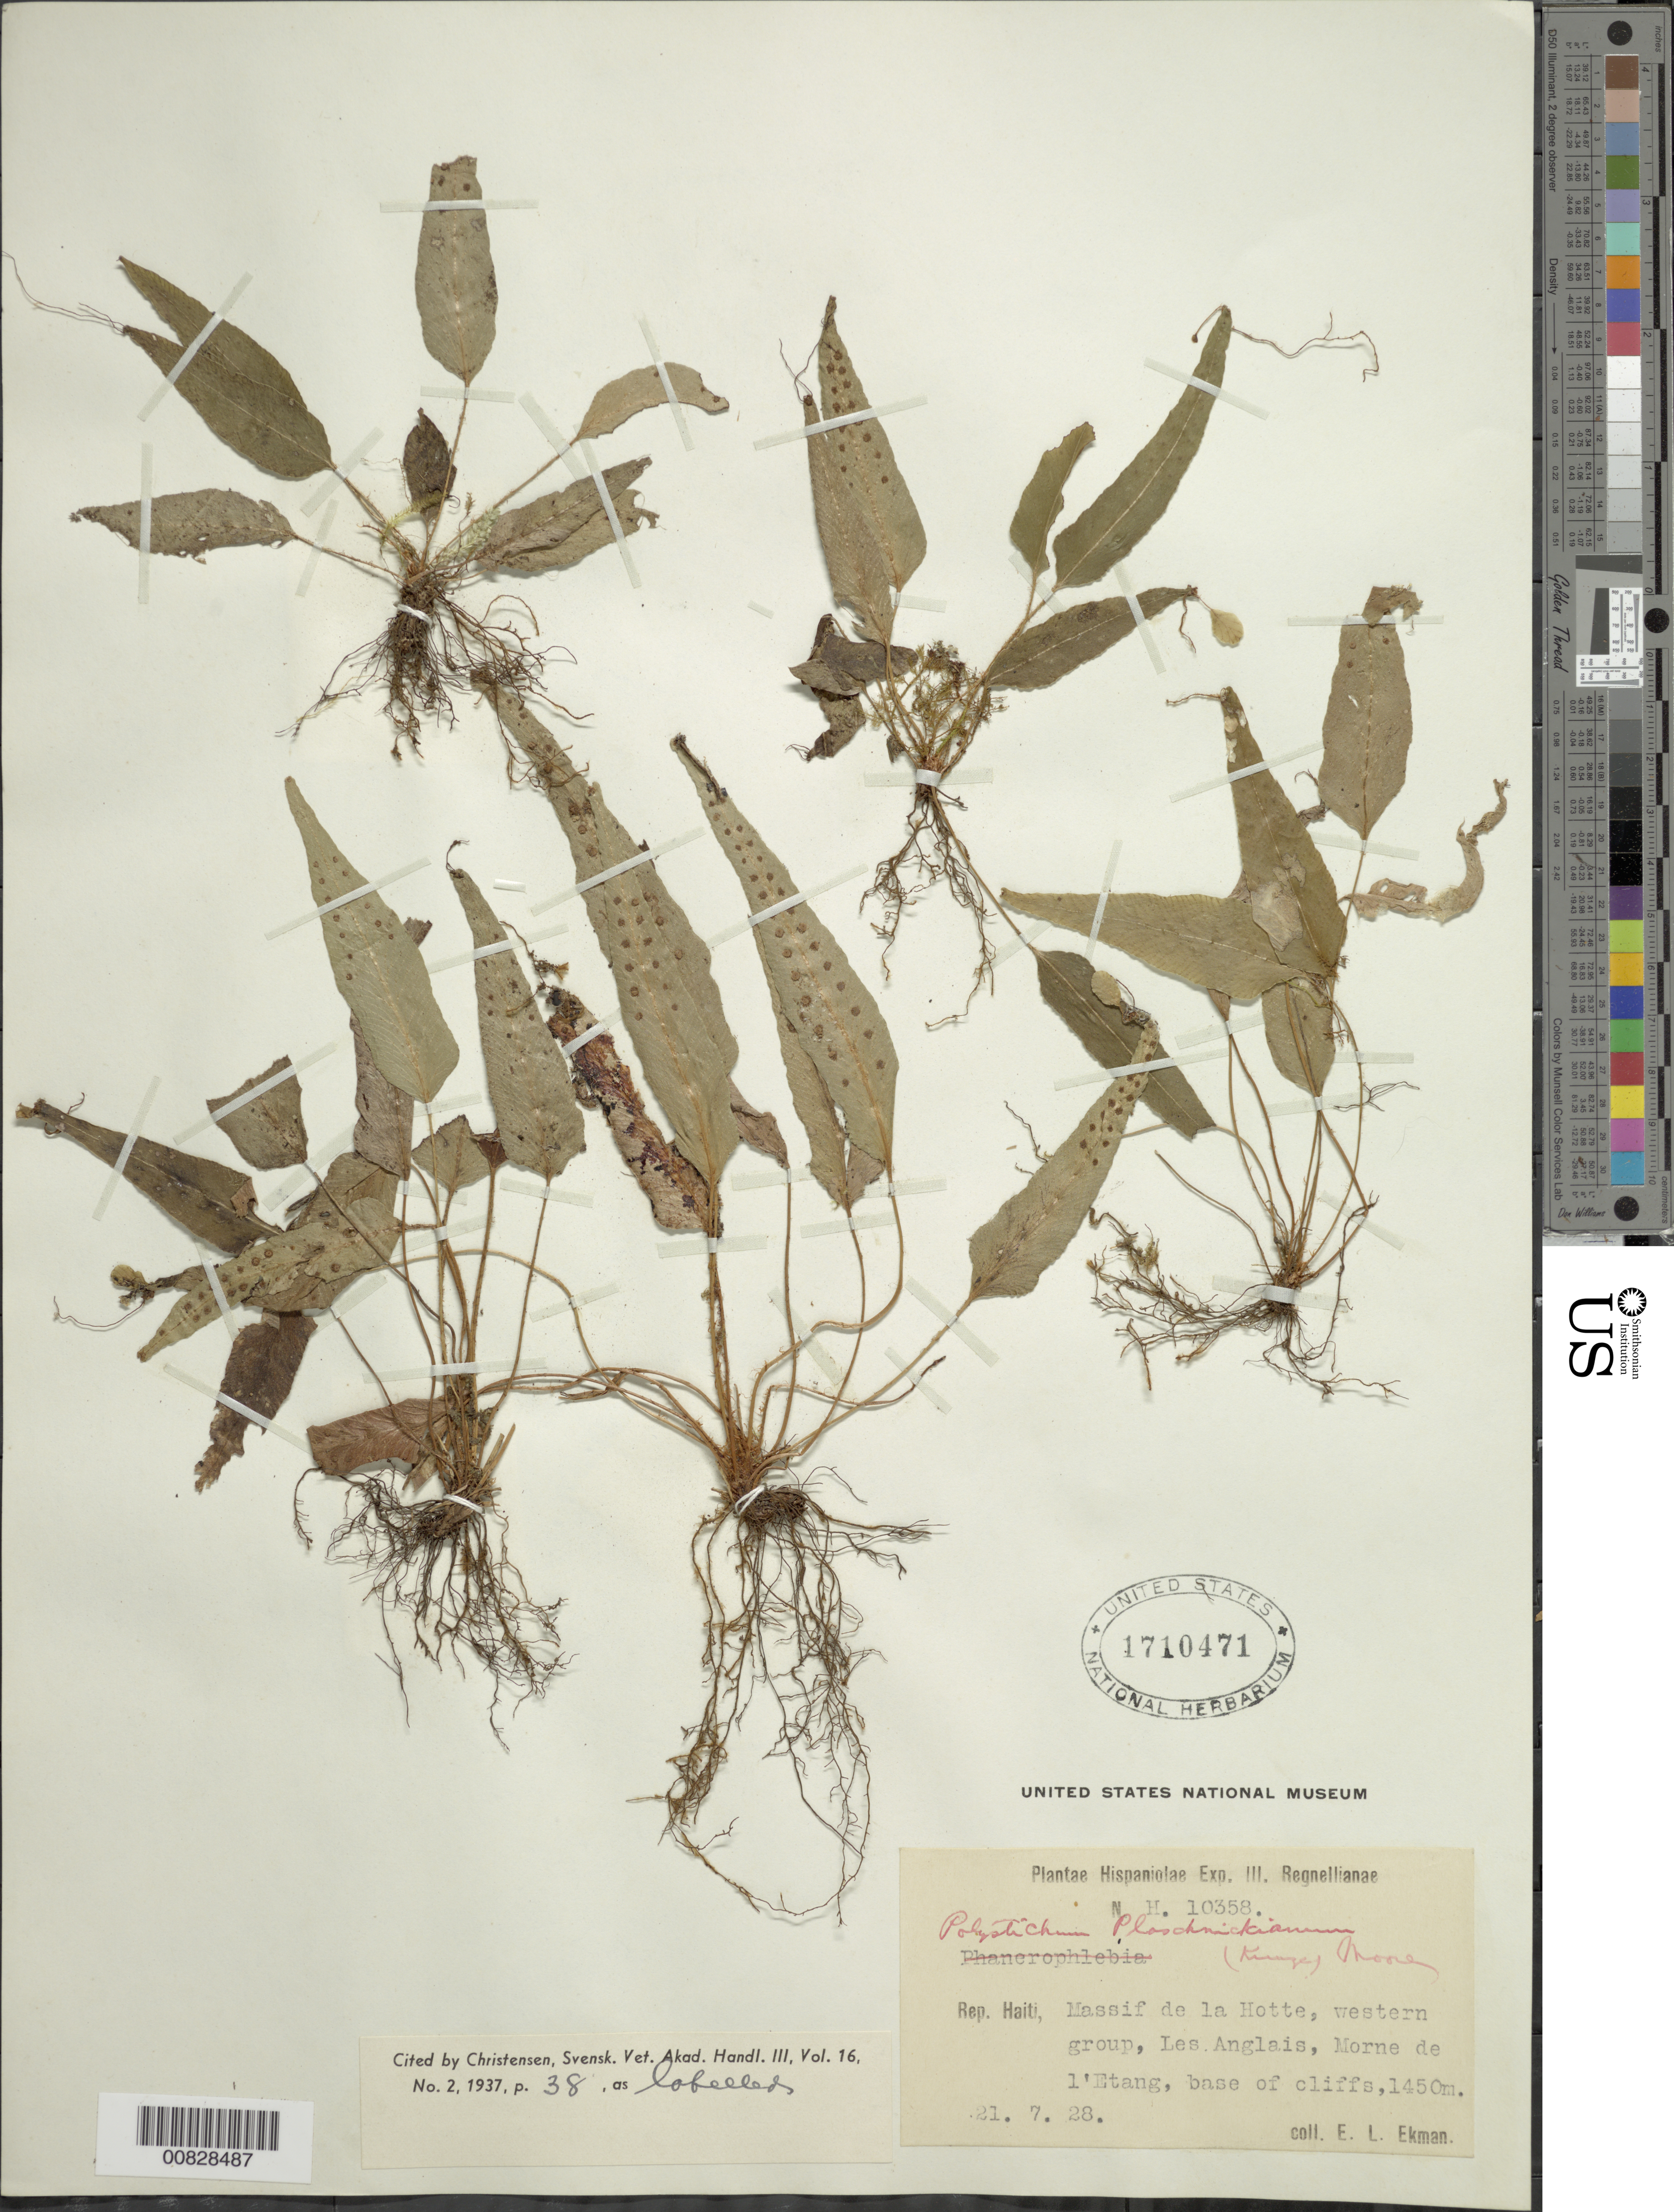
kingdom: Plantae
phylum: Tracheophyta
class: Polypodiopsida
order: Polypodiales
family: Dryopteridaceae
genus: Polystichum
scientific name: Polystichum plaschnickianum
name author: (Kunze) Moore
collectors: E. L. Ekman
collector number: H 10358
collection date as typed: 21 Jul 1928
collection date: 1928-07-21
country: Haiti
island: Hispaniola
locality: Massif de la Hotte, western group, Les Anglais, Morne de l'Etang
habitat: Base of cliffs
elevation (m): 1450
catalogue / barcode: US 1710471